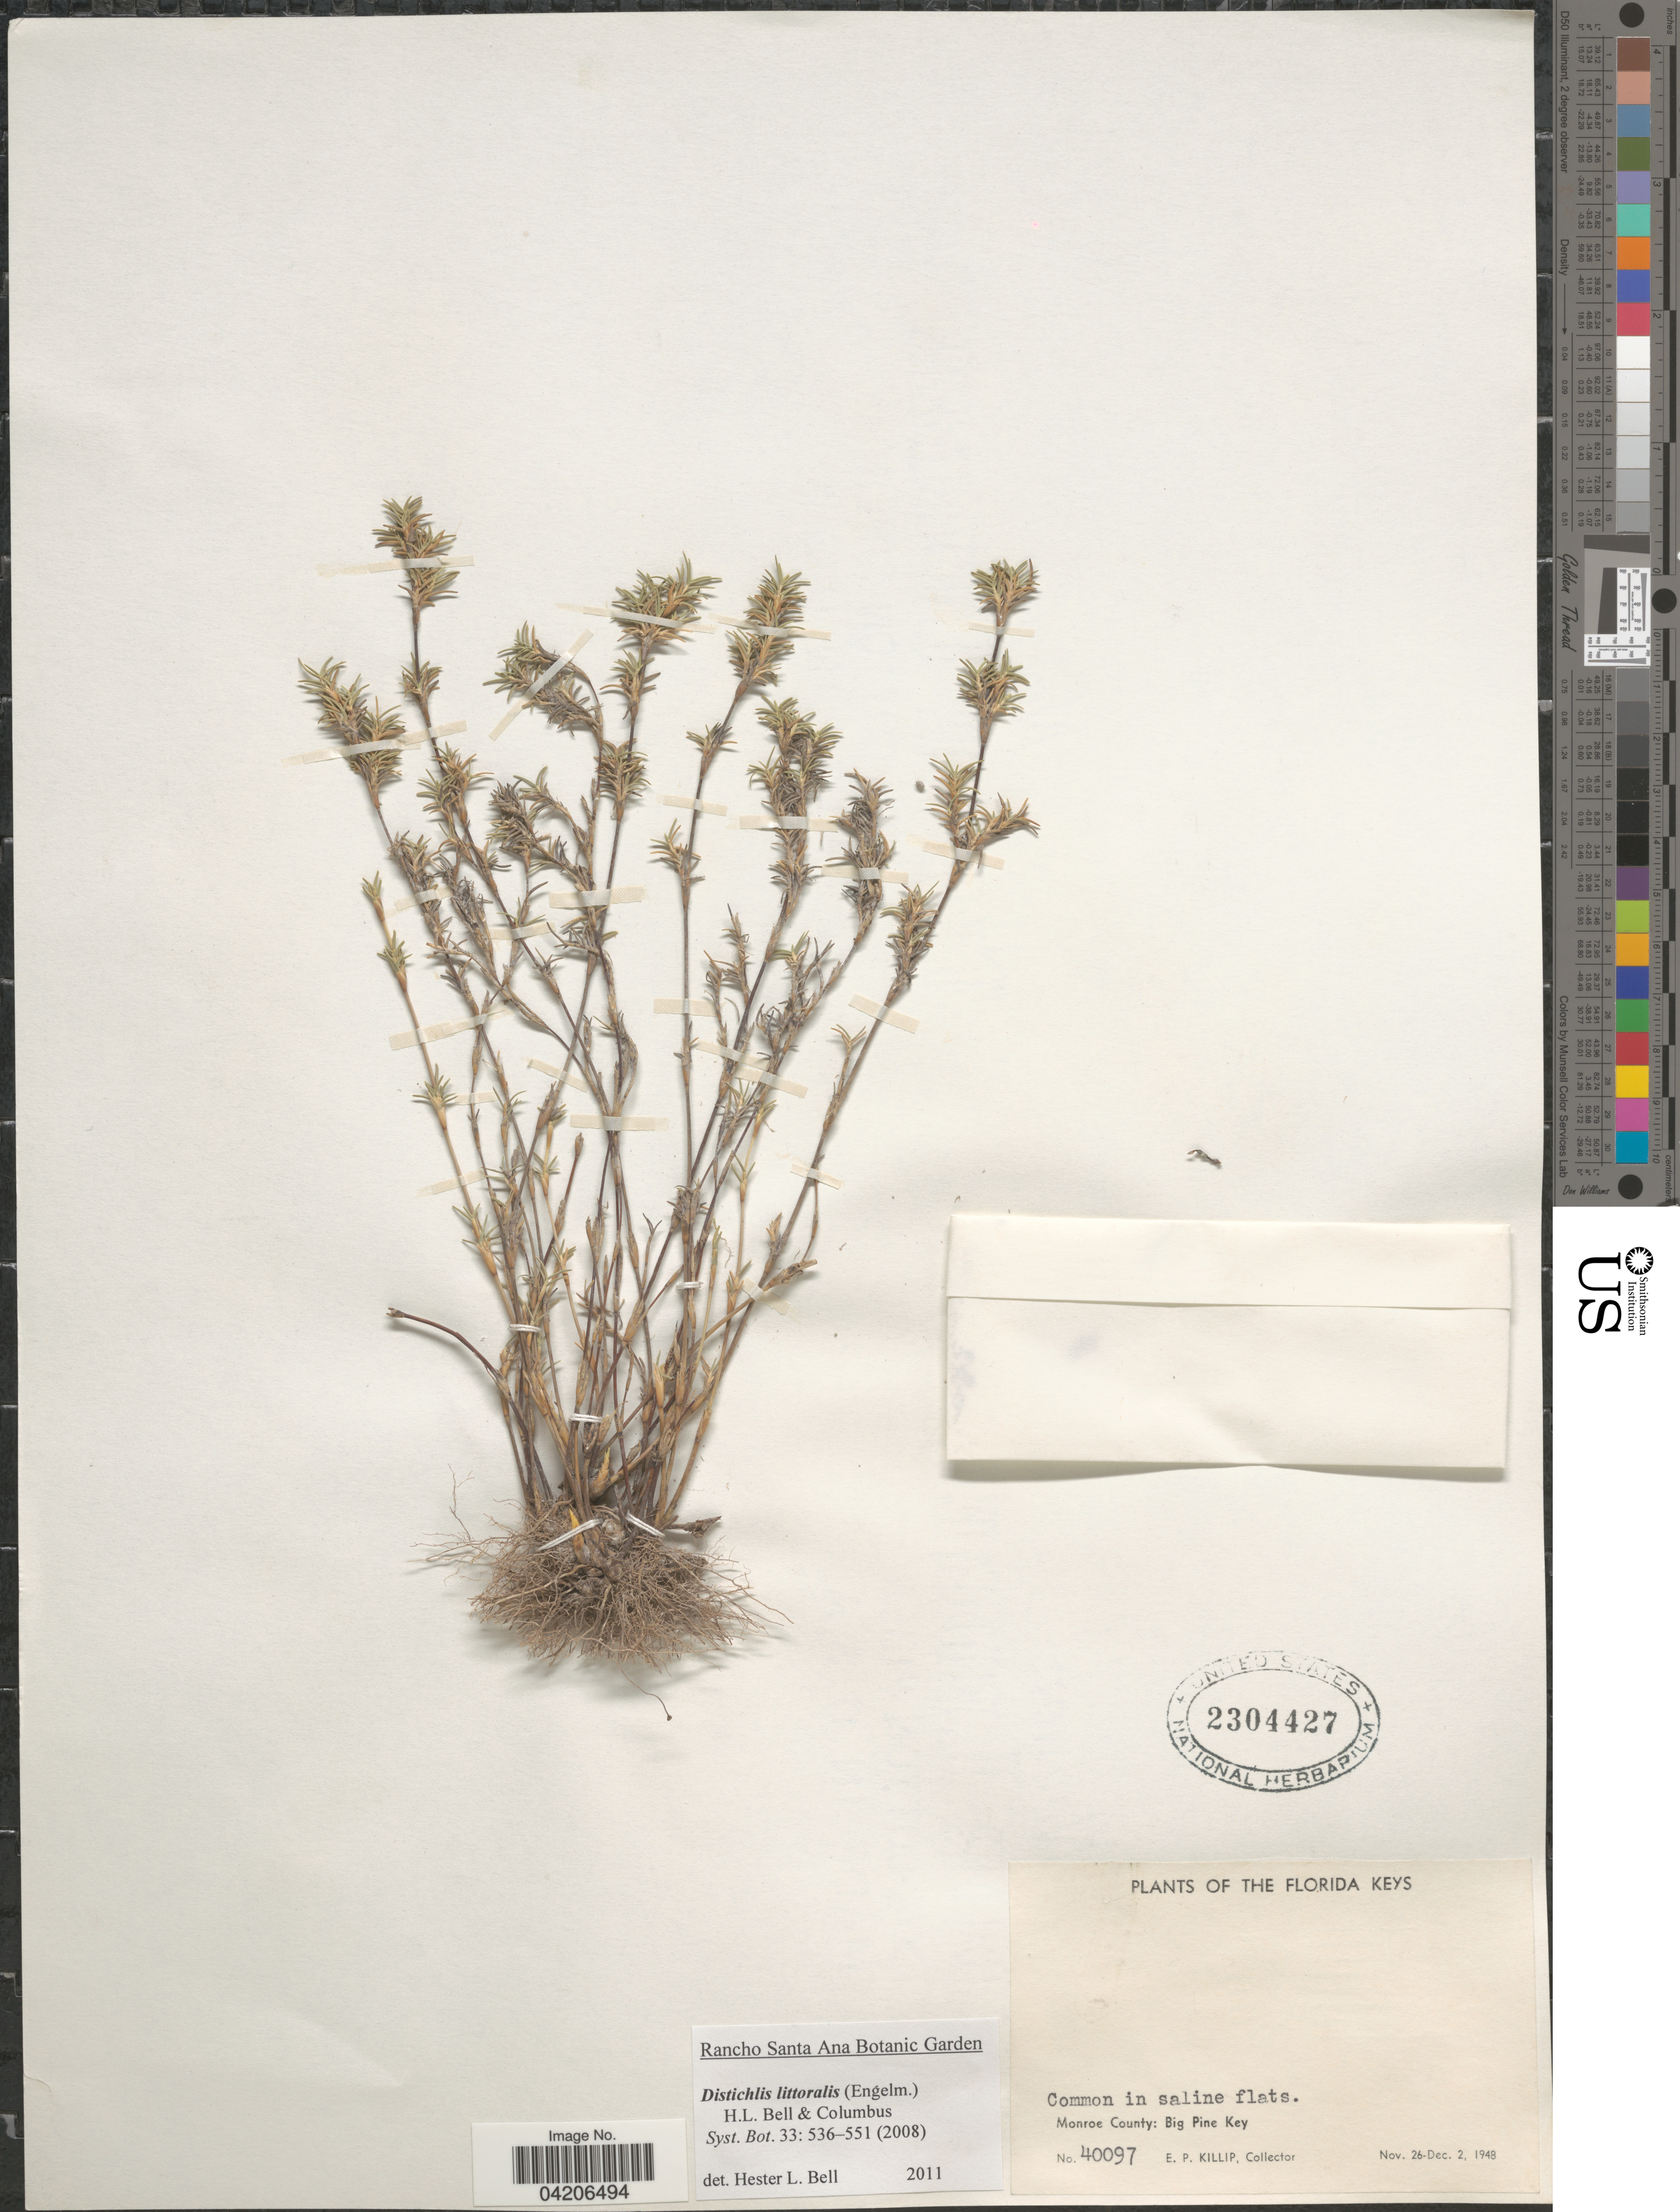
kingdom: Plantae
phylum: Tracheophyta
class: Liliopsida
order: Poales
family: Poaceae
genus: Distichlis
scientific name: Distichlis littoralis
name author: (Engelm.) H.L. Bell & Columbus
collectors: E. P. Killip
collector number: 40097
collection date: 1948-11-26/1948-12-02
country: United States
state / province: Florida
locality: Florida Keys. Monroe County: Big Pine Key.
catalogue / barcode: US 2304427